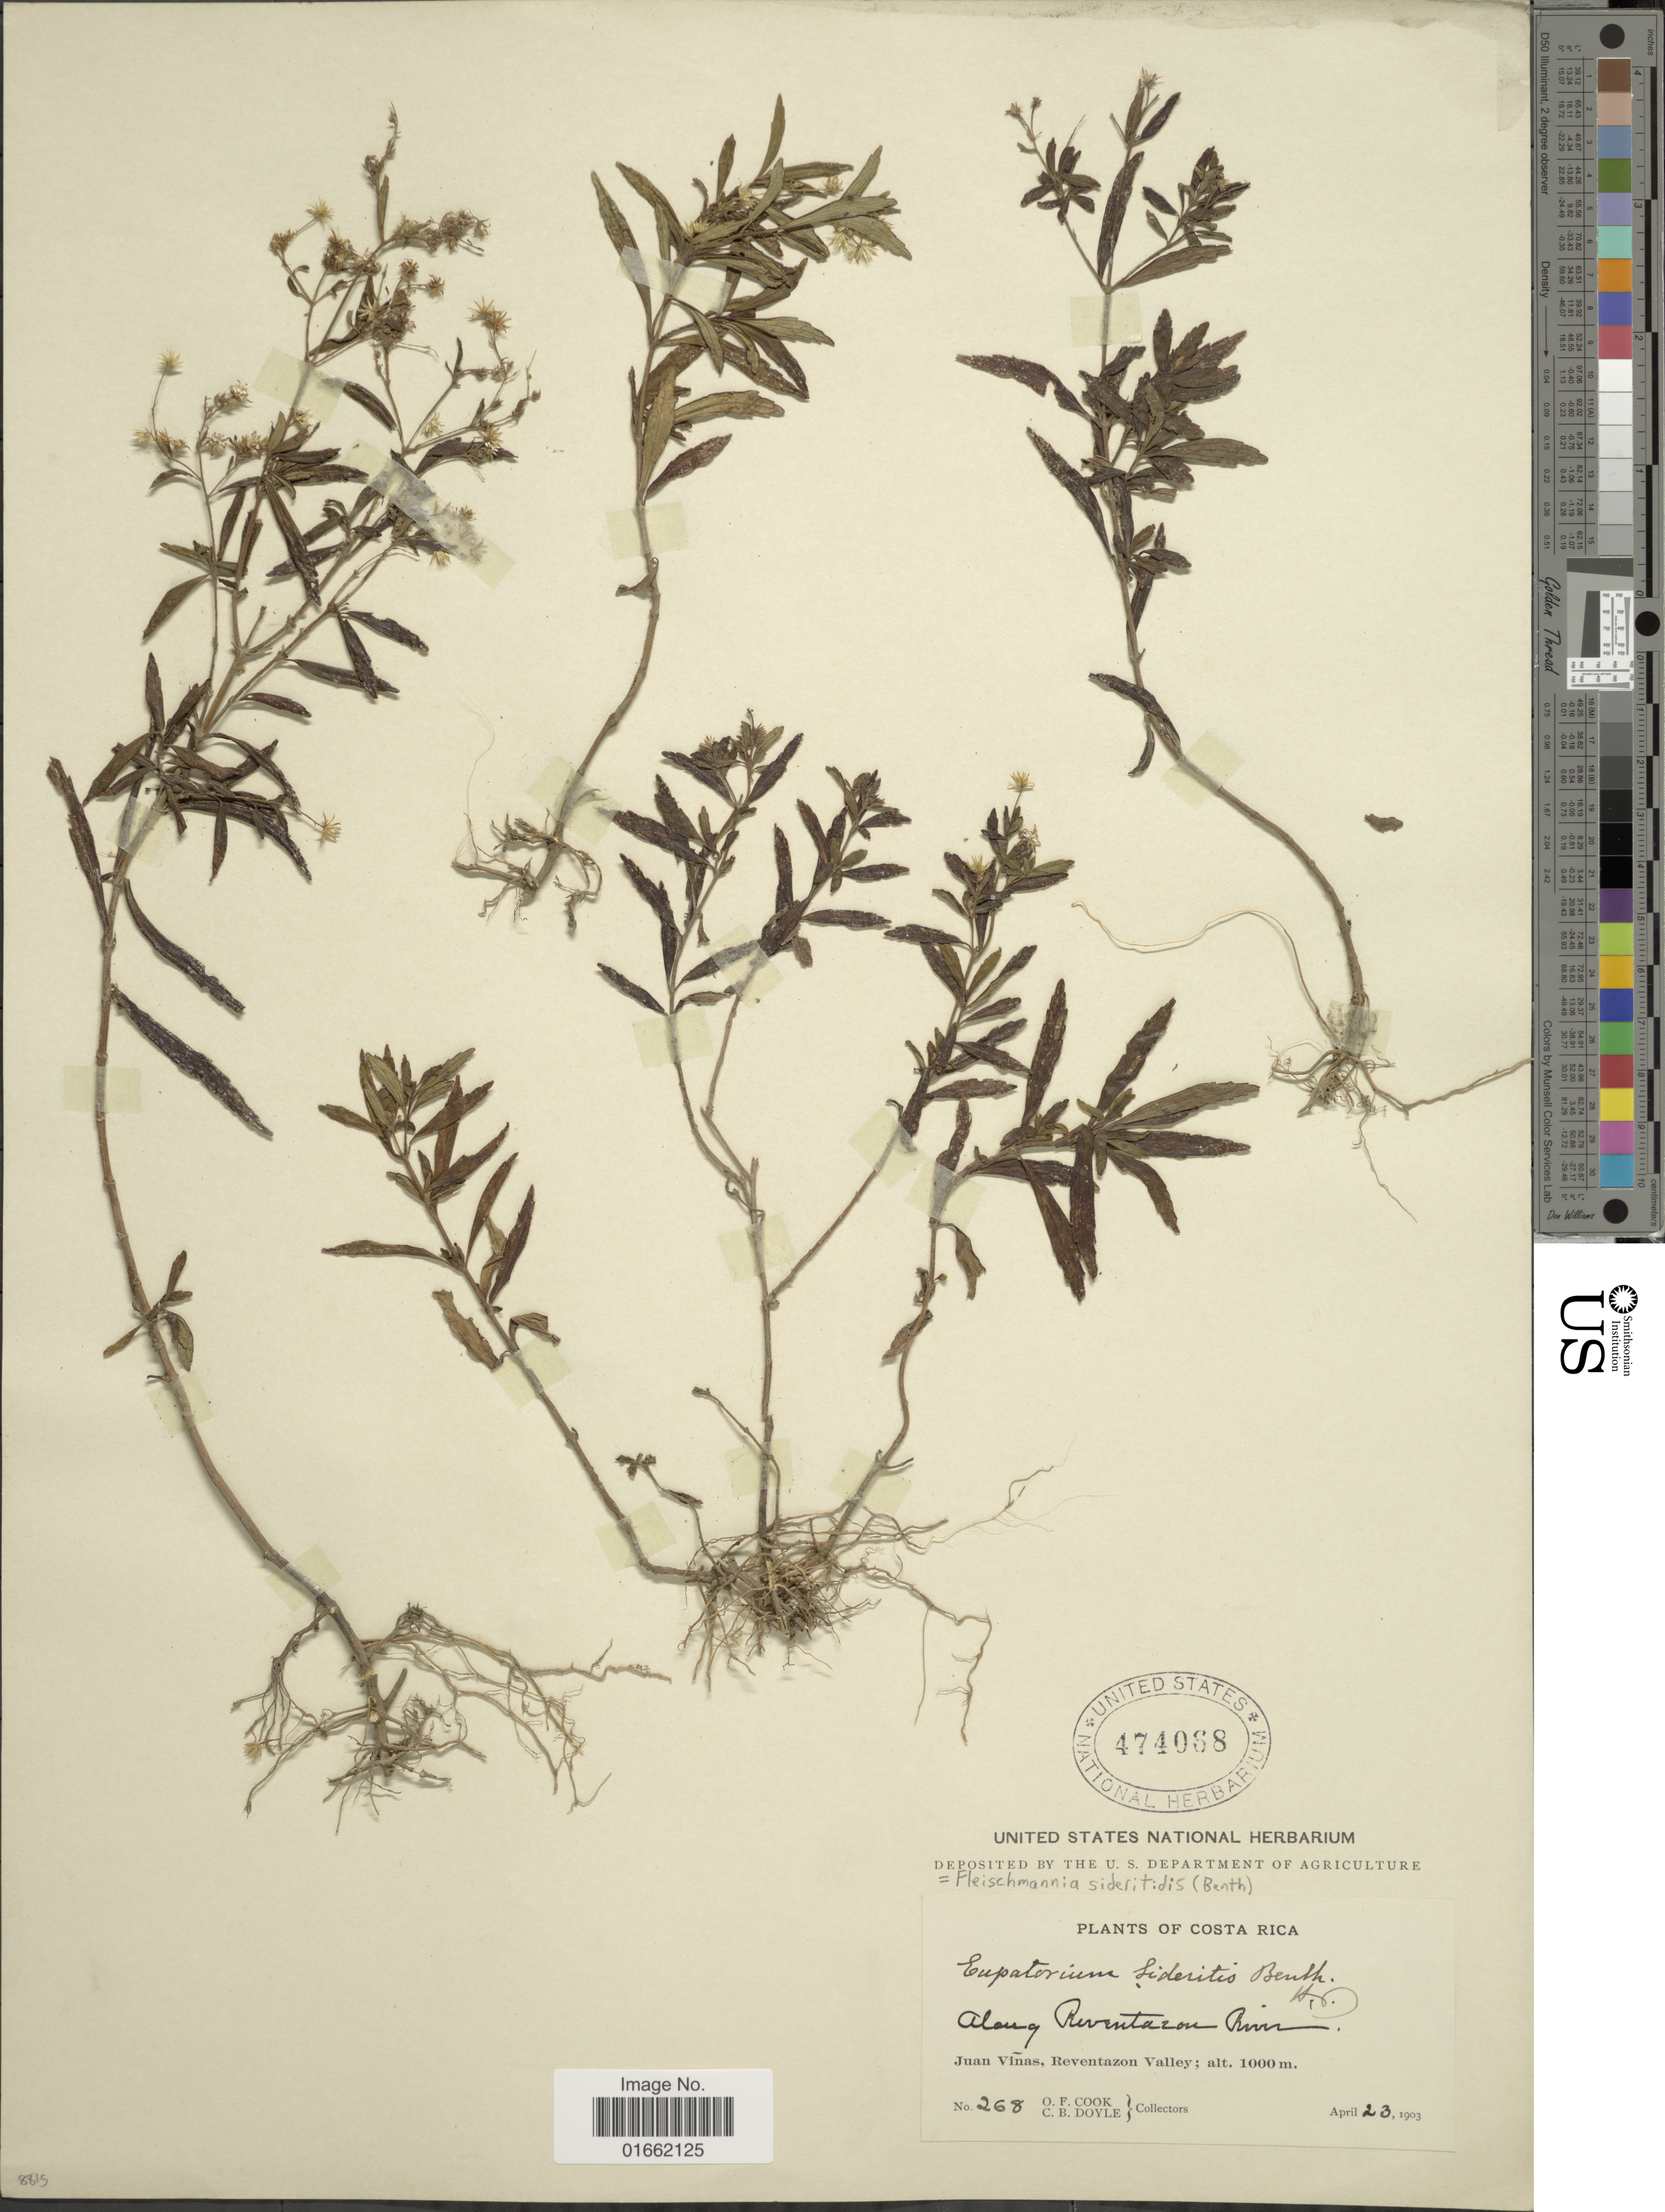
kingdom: Plantae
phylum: Tracheophyta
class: Magnoliopsida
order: Asterales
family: Asteraceae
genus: Fleischmannia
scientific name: Fleischmannia sideritides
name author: (Benth. in Oerst.) R.M. King & H. Rob.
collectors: O. F. Cook & C. Doyle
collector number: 268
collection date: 1903-04-23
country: Costa Rica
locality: Along Reventazon River. Juan Viñas, Reventazon Valley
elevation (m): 1000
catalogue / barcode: US 474068